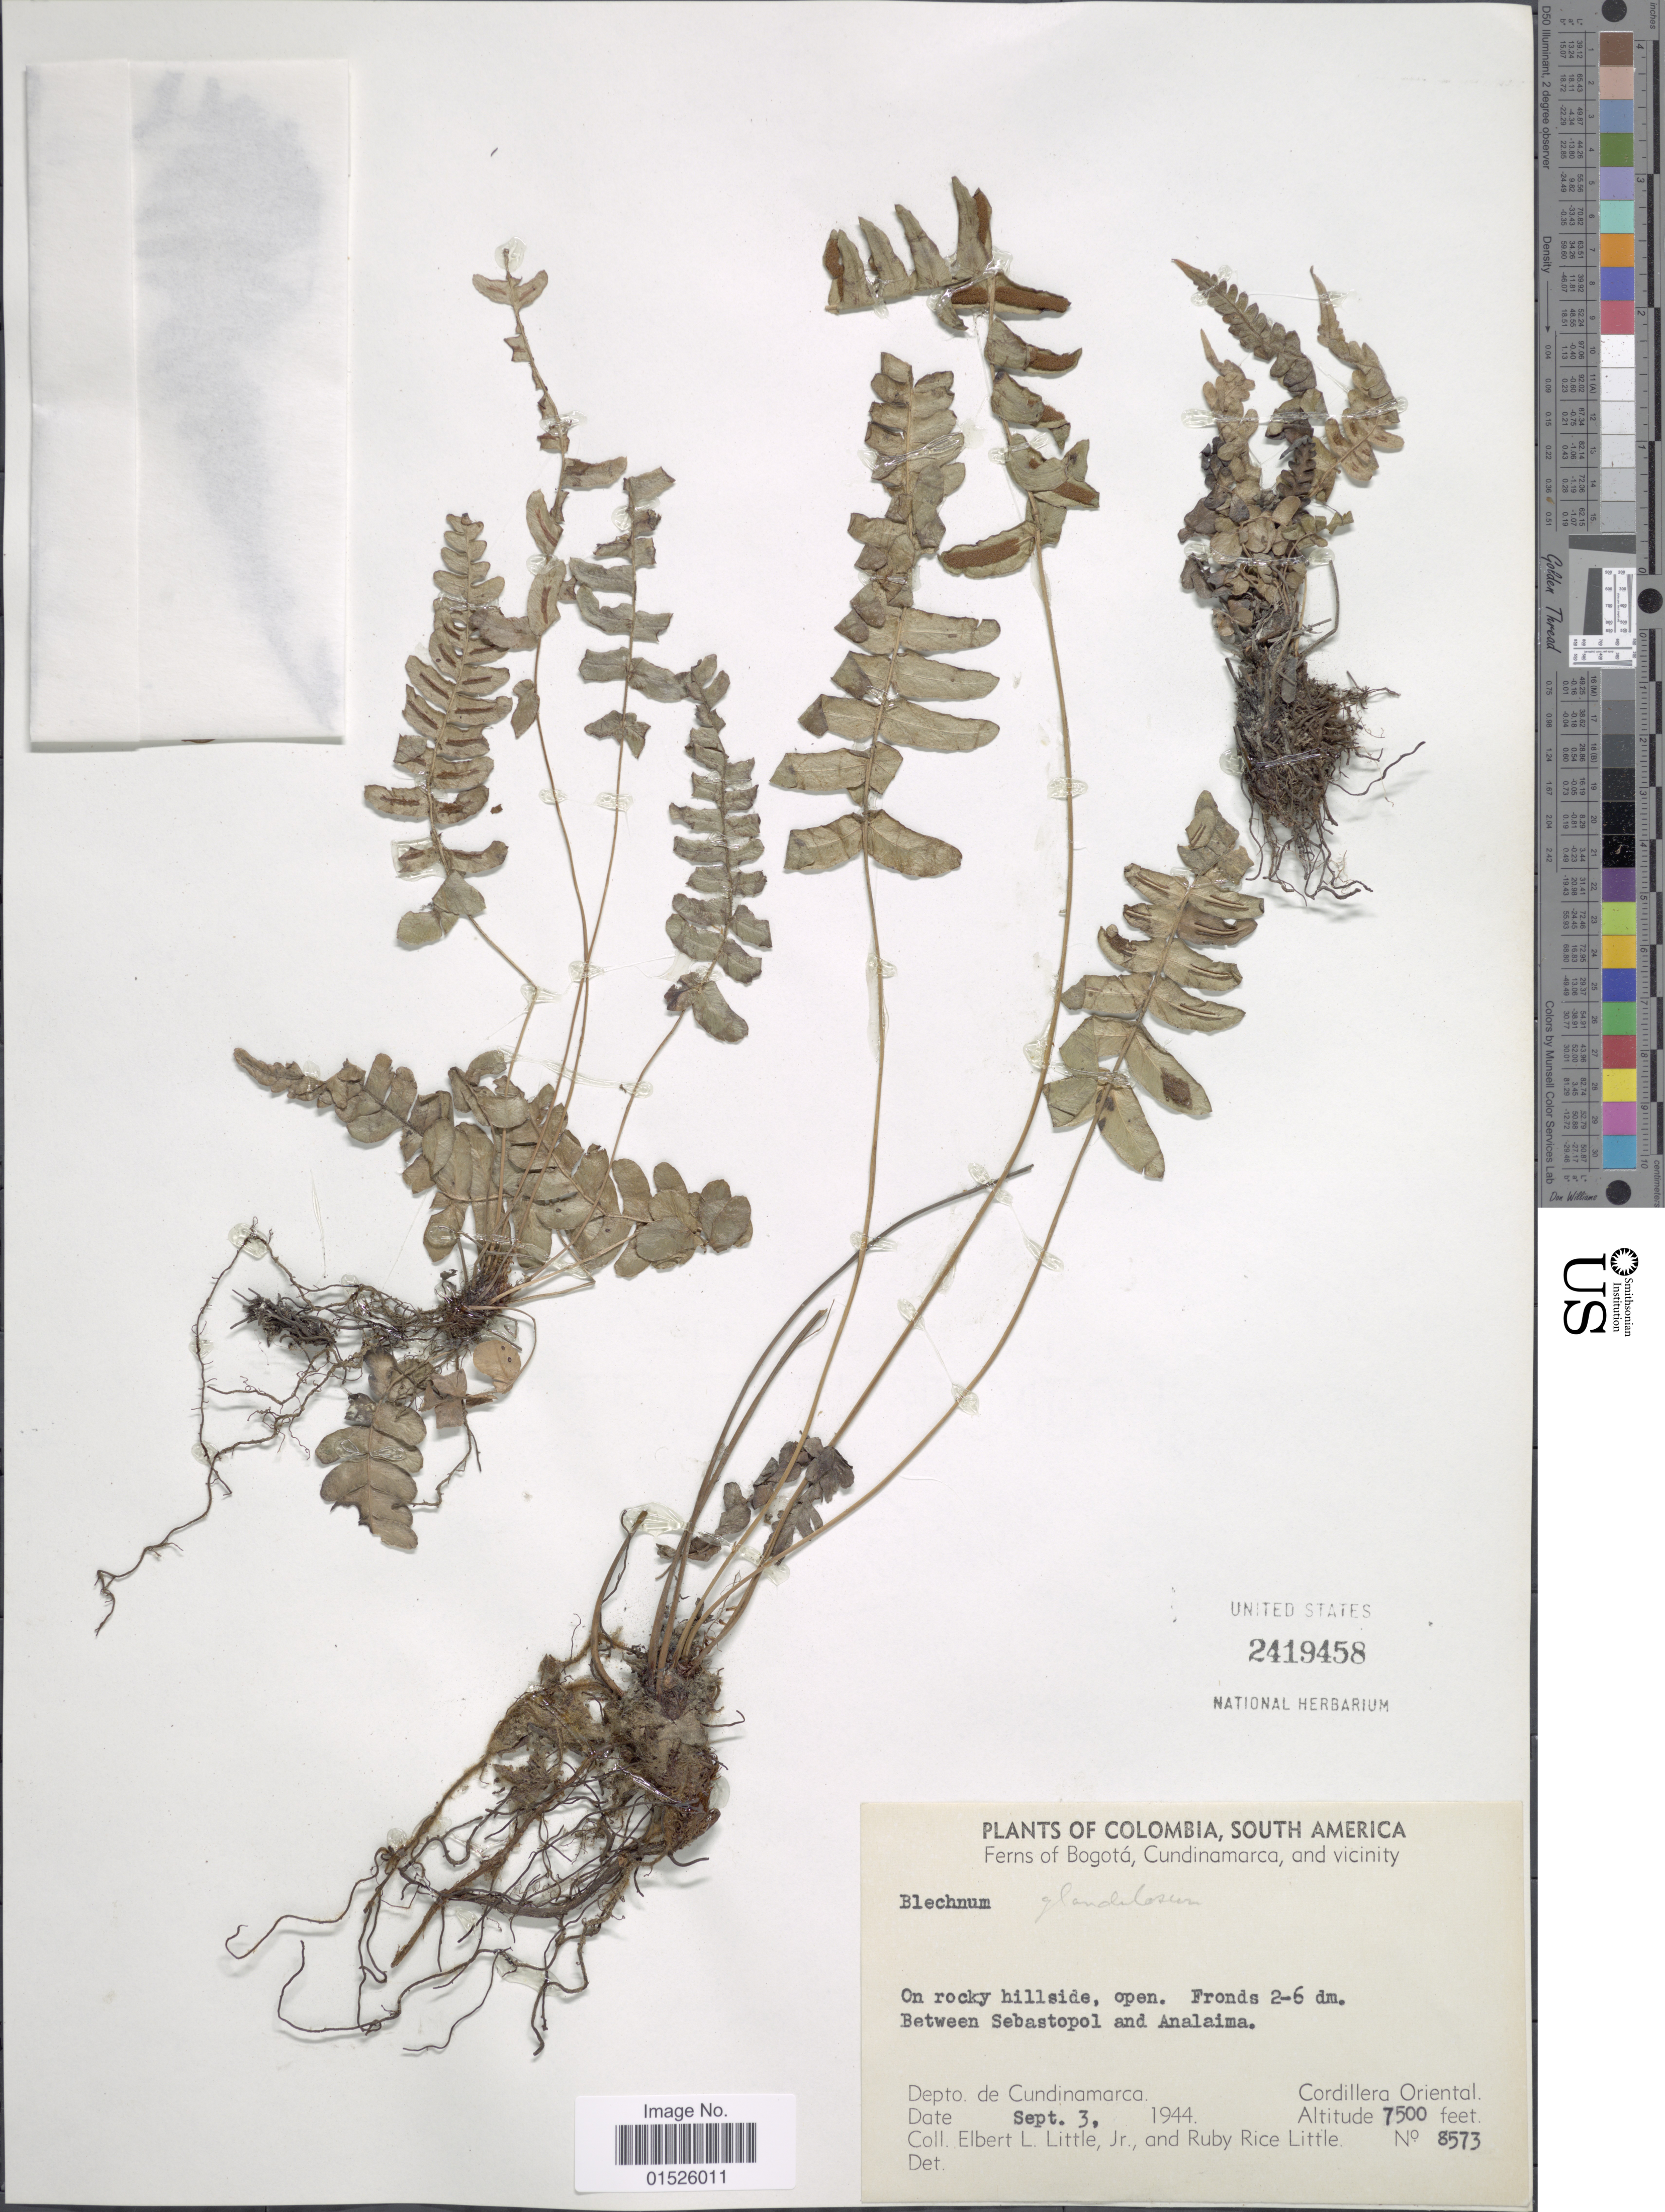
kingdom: Plantae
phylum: Tracheophyta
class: Polypodiopsida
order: Polypodiales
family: Blechnaceae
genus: Blechnum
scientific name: Blechnum glandulosum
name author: Link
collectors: E. L. Little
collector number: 8573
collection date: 1944-09-03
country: Colombia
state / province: Cundinamarca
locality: Colombia, South, Bogota, Cundinamarca, and vicinity, Between Sebastopol and Analaima, Depto. de Cundinamarca, Cordillera Oriental.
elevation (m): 2286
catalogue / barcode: US 2419458